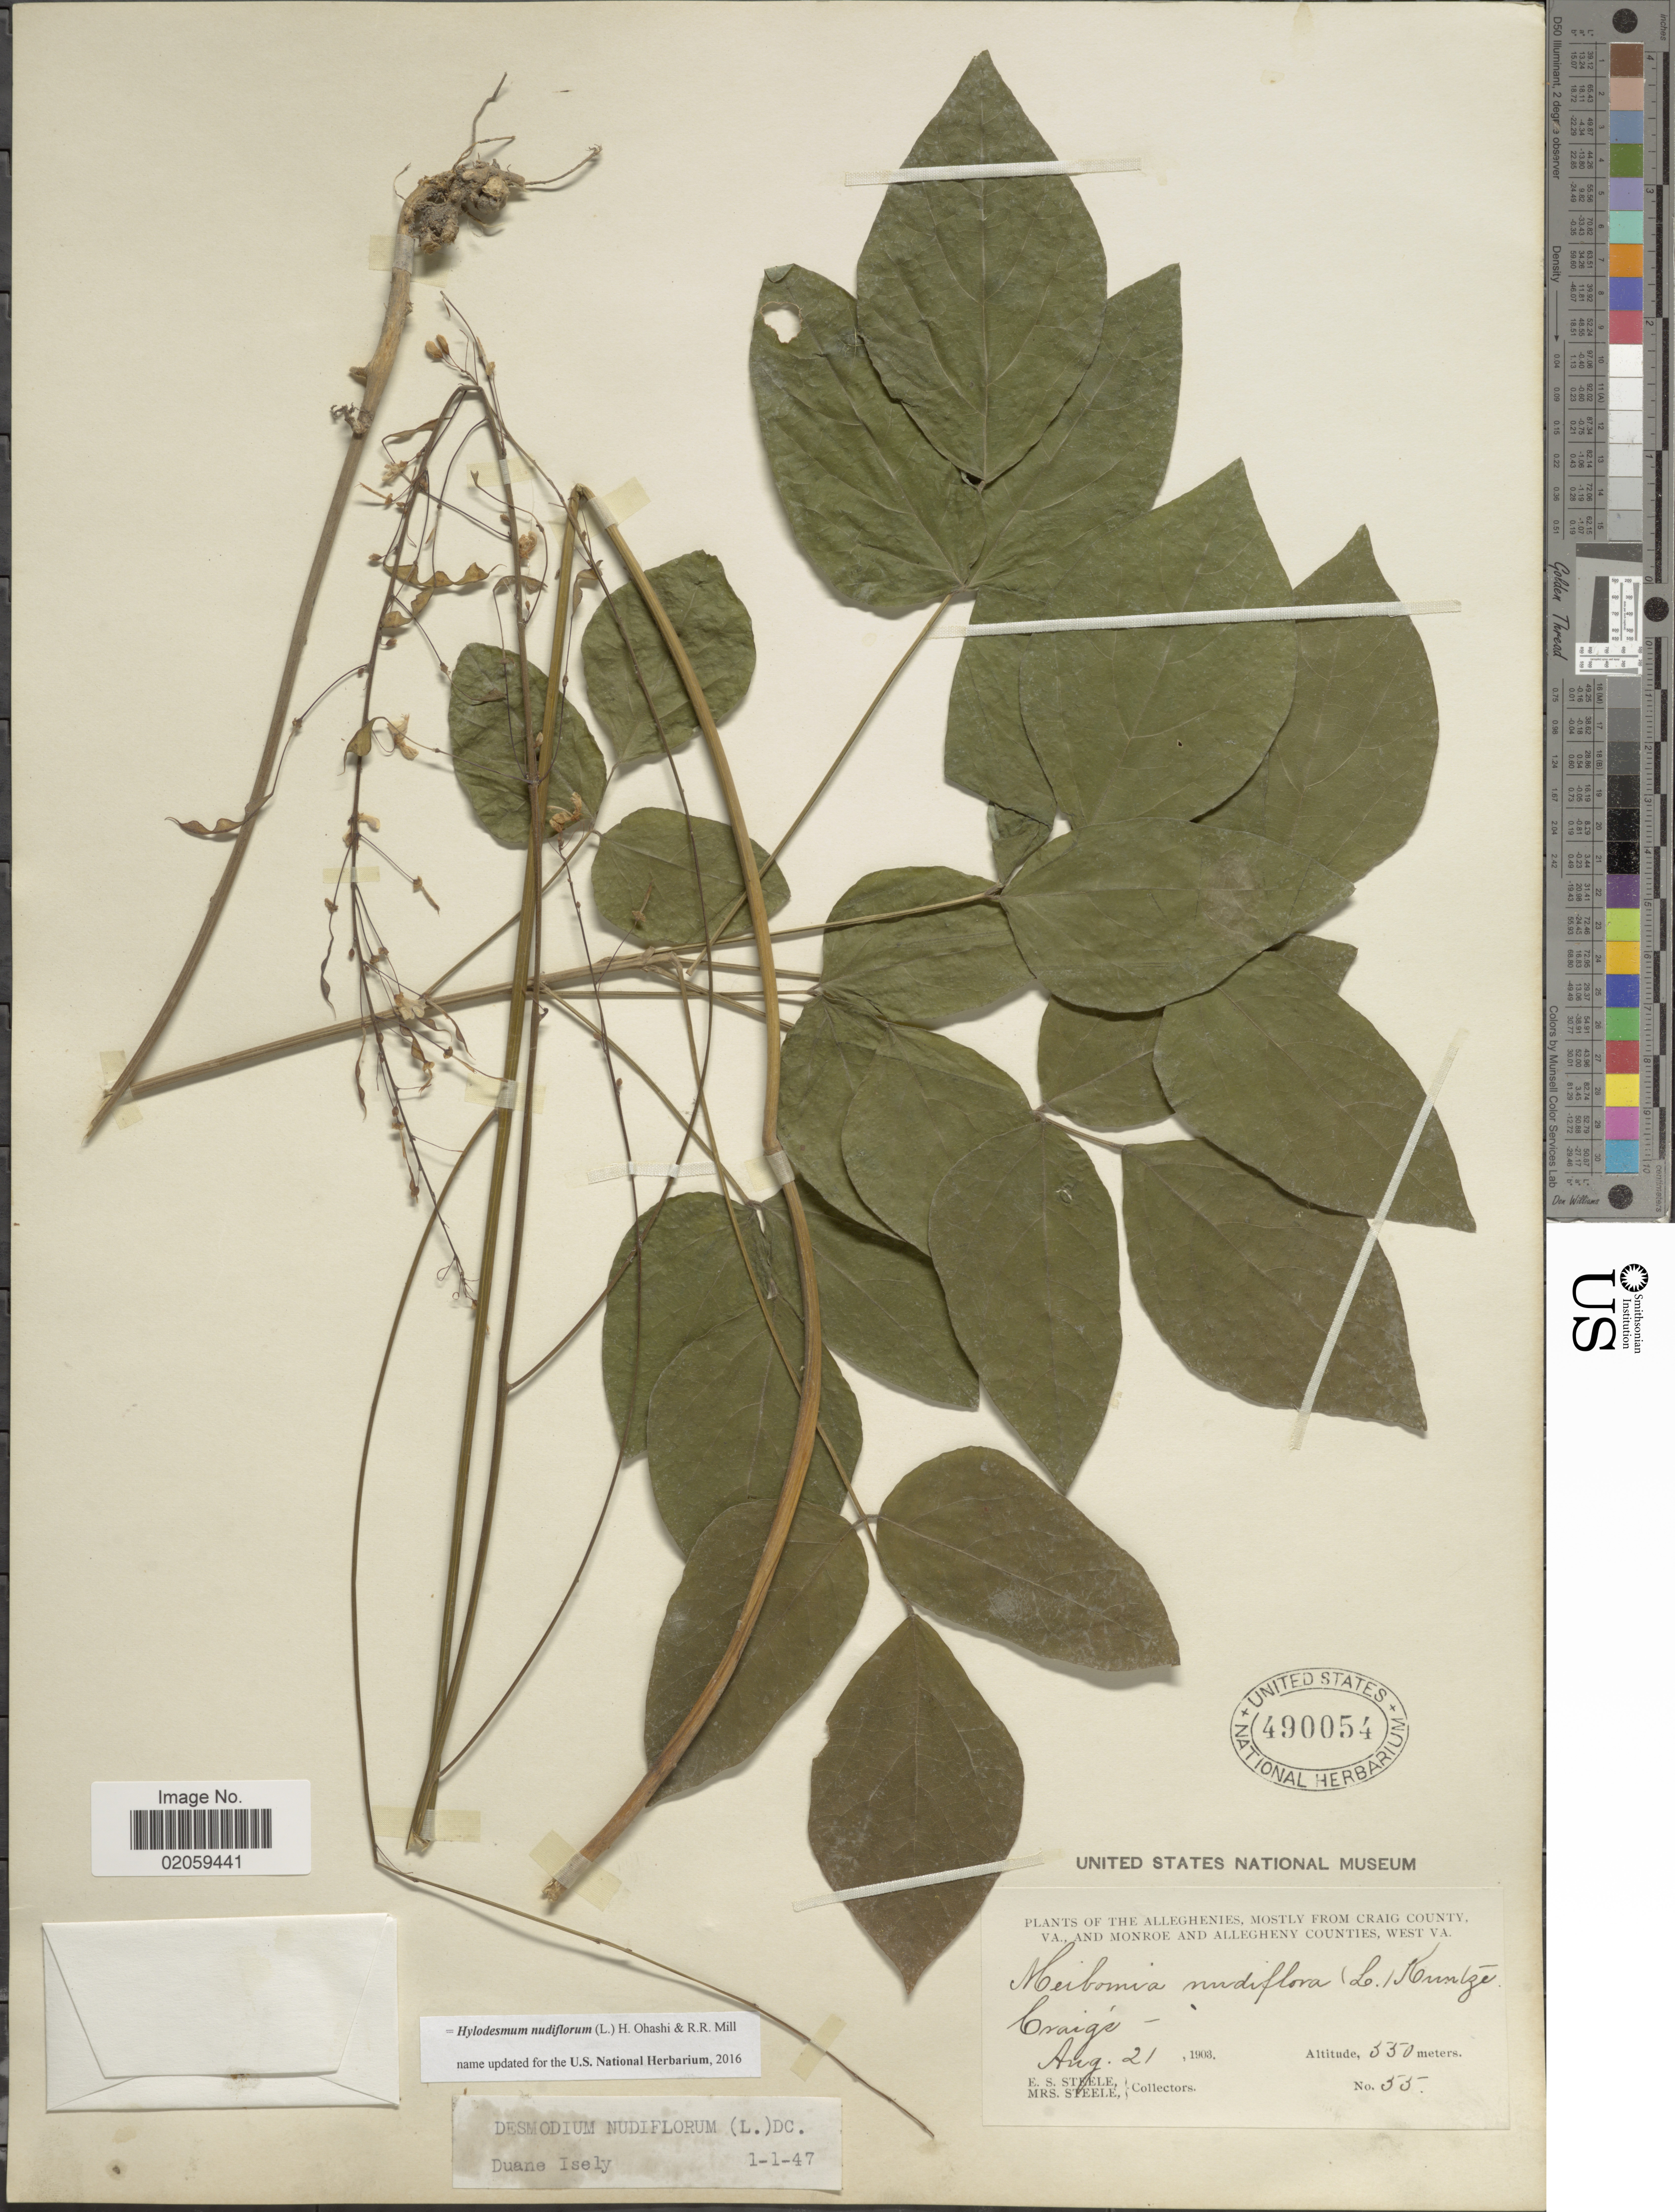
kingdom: Plantae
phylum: Tracheophyta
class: Magnoliopsida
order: Fabales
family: Fabaceae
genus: Hylodesmum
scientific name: Hylodesmum nudiflorum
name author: (L.) H. Ohashi & R.R. Mill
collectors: E. Steele & Mrs. E. S. Steele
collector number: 55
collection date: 1903-08-21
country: United States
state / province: Virginia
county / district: Craig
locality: Alleghenies, mostly from Craig County V.A., and Monroe and Allegheny Counties, West Va., Craigs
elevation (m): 550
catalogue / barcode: US 490054